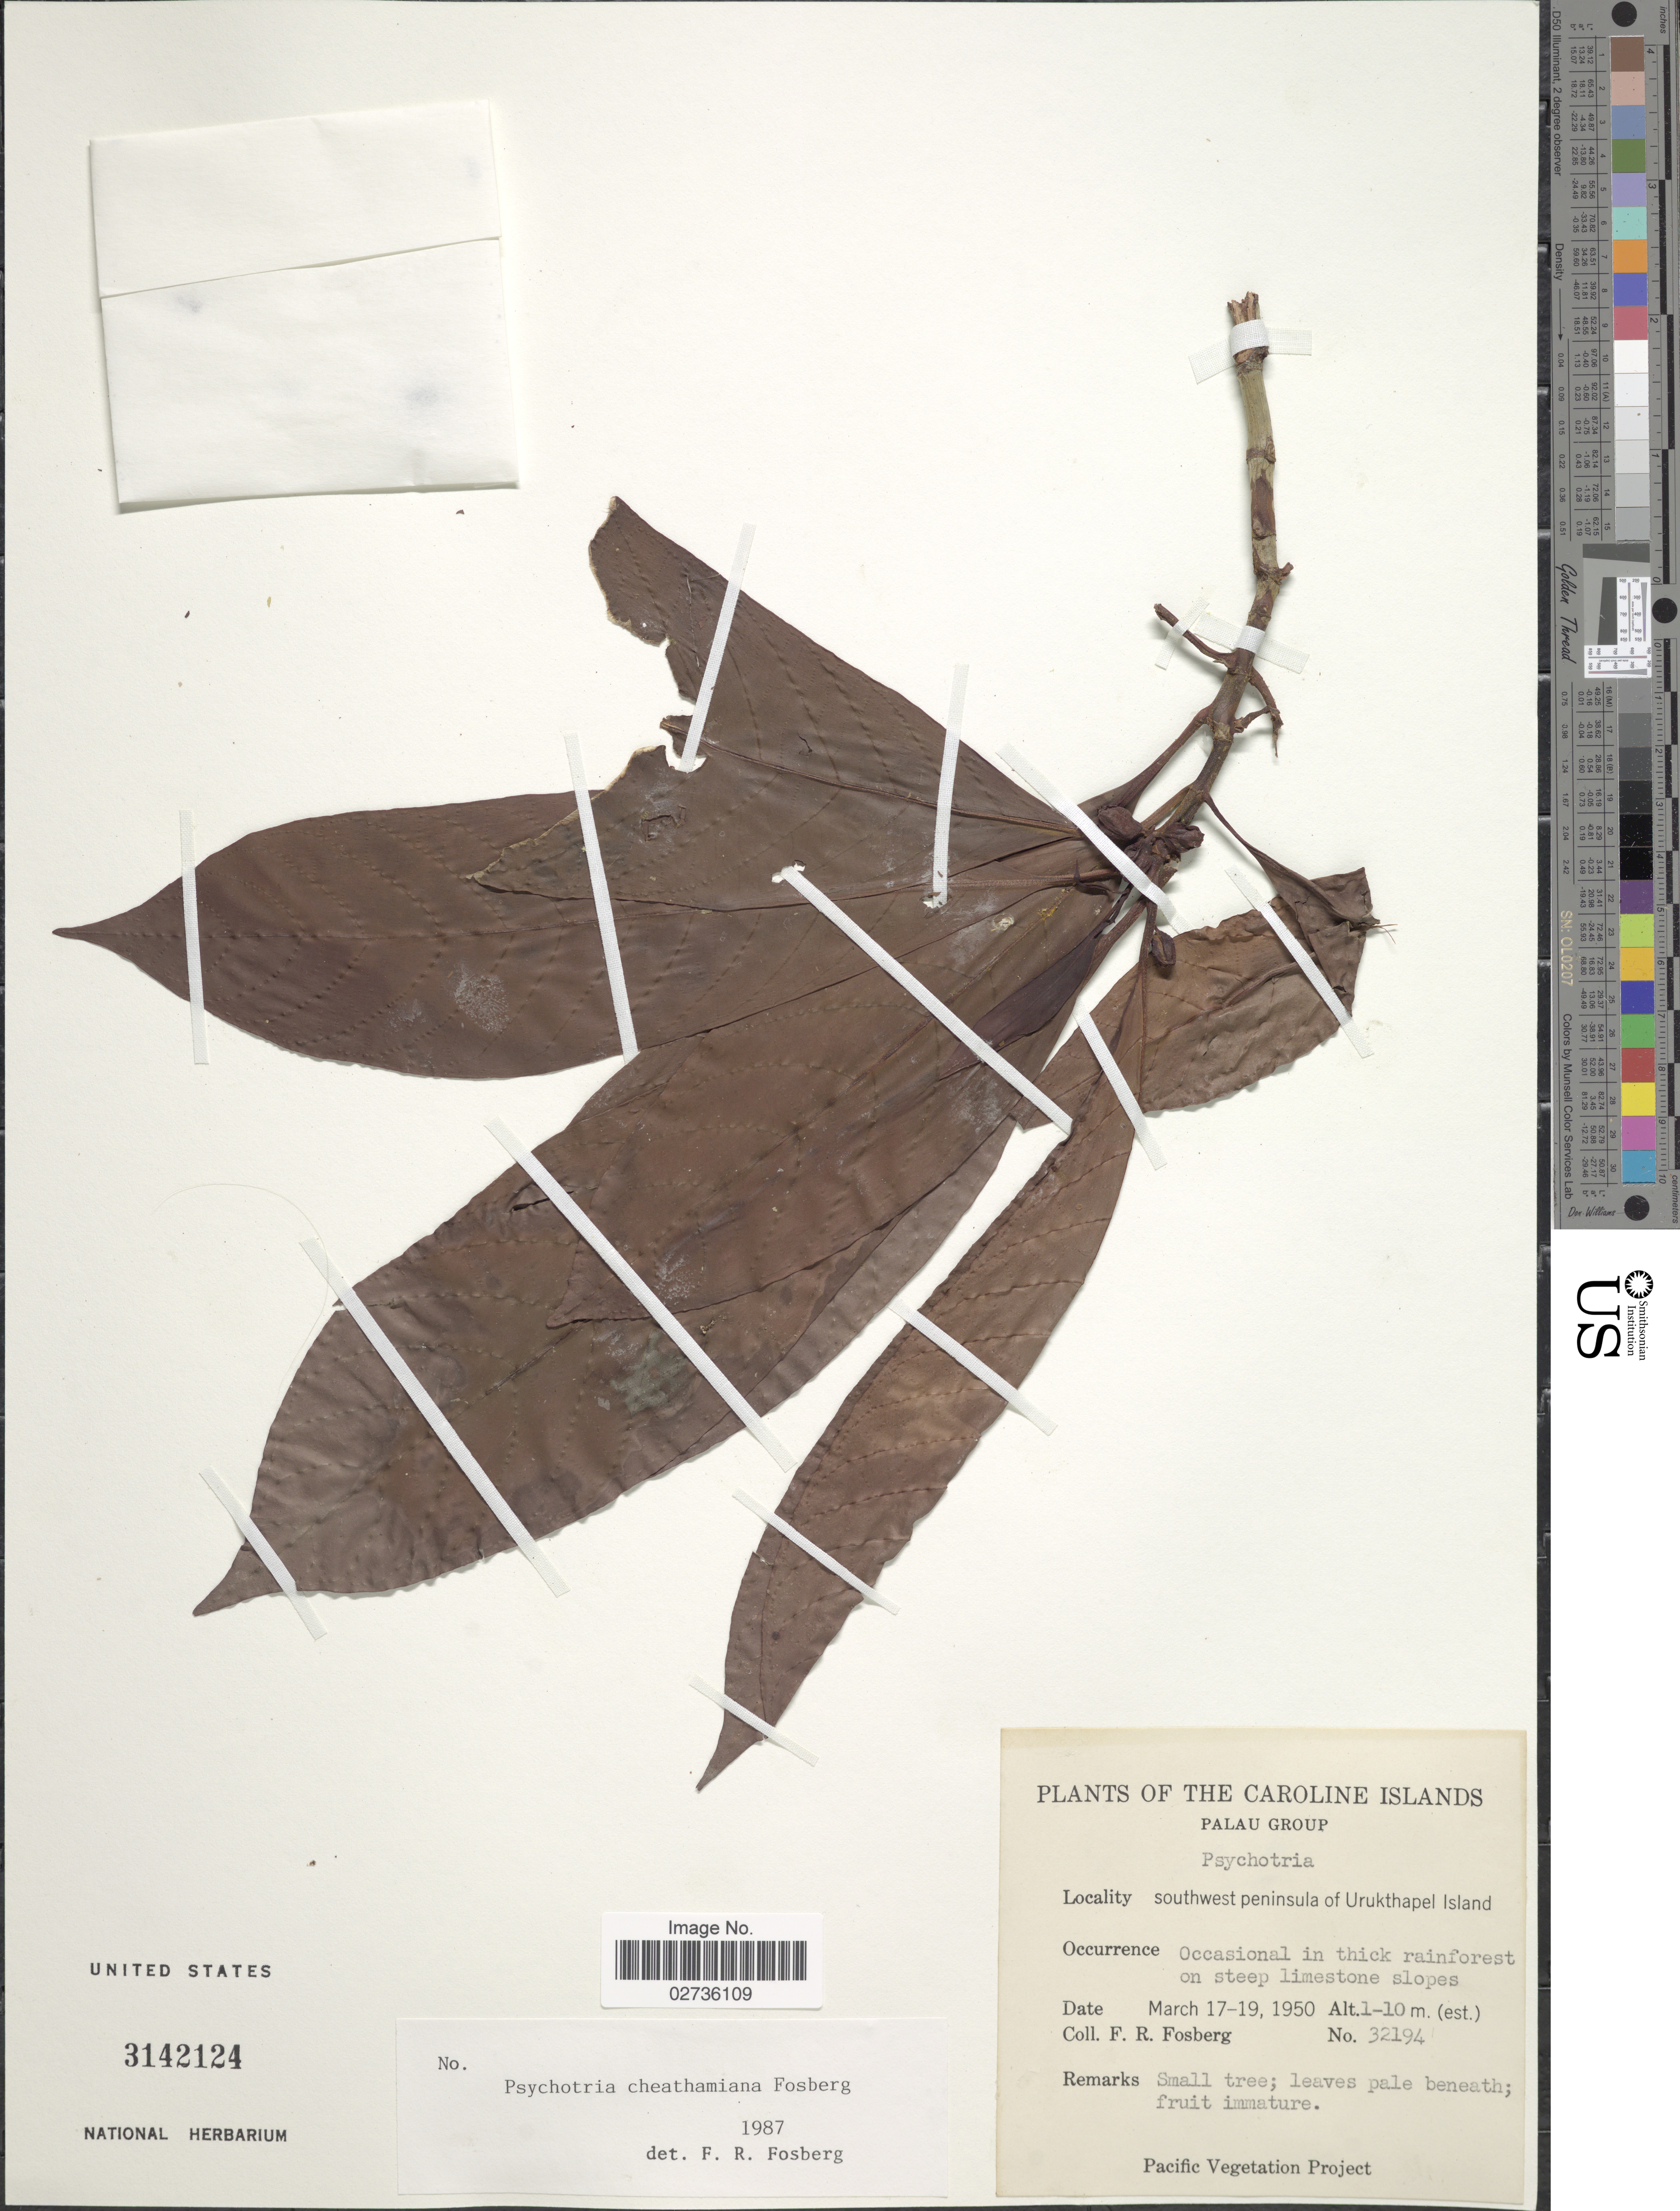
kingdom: Plantae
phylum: Tracheophyta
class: Magnoliopsida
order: Gentianales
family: Rubiaceae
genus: Psychotria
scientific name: Psychotria cheathamiana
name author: Fosberg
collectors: F. R. Fosberg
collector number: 32194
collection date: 1950-03-17/1950-03-19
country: Palau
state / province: Koror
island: Ngeruktabel [Urukthapel]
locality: Caroline Islands. Palau Group. Southwest peninsula of Urukthapel Island.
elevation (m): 1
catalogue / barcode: US 3142124